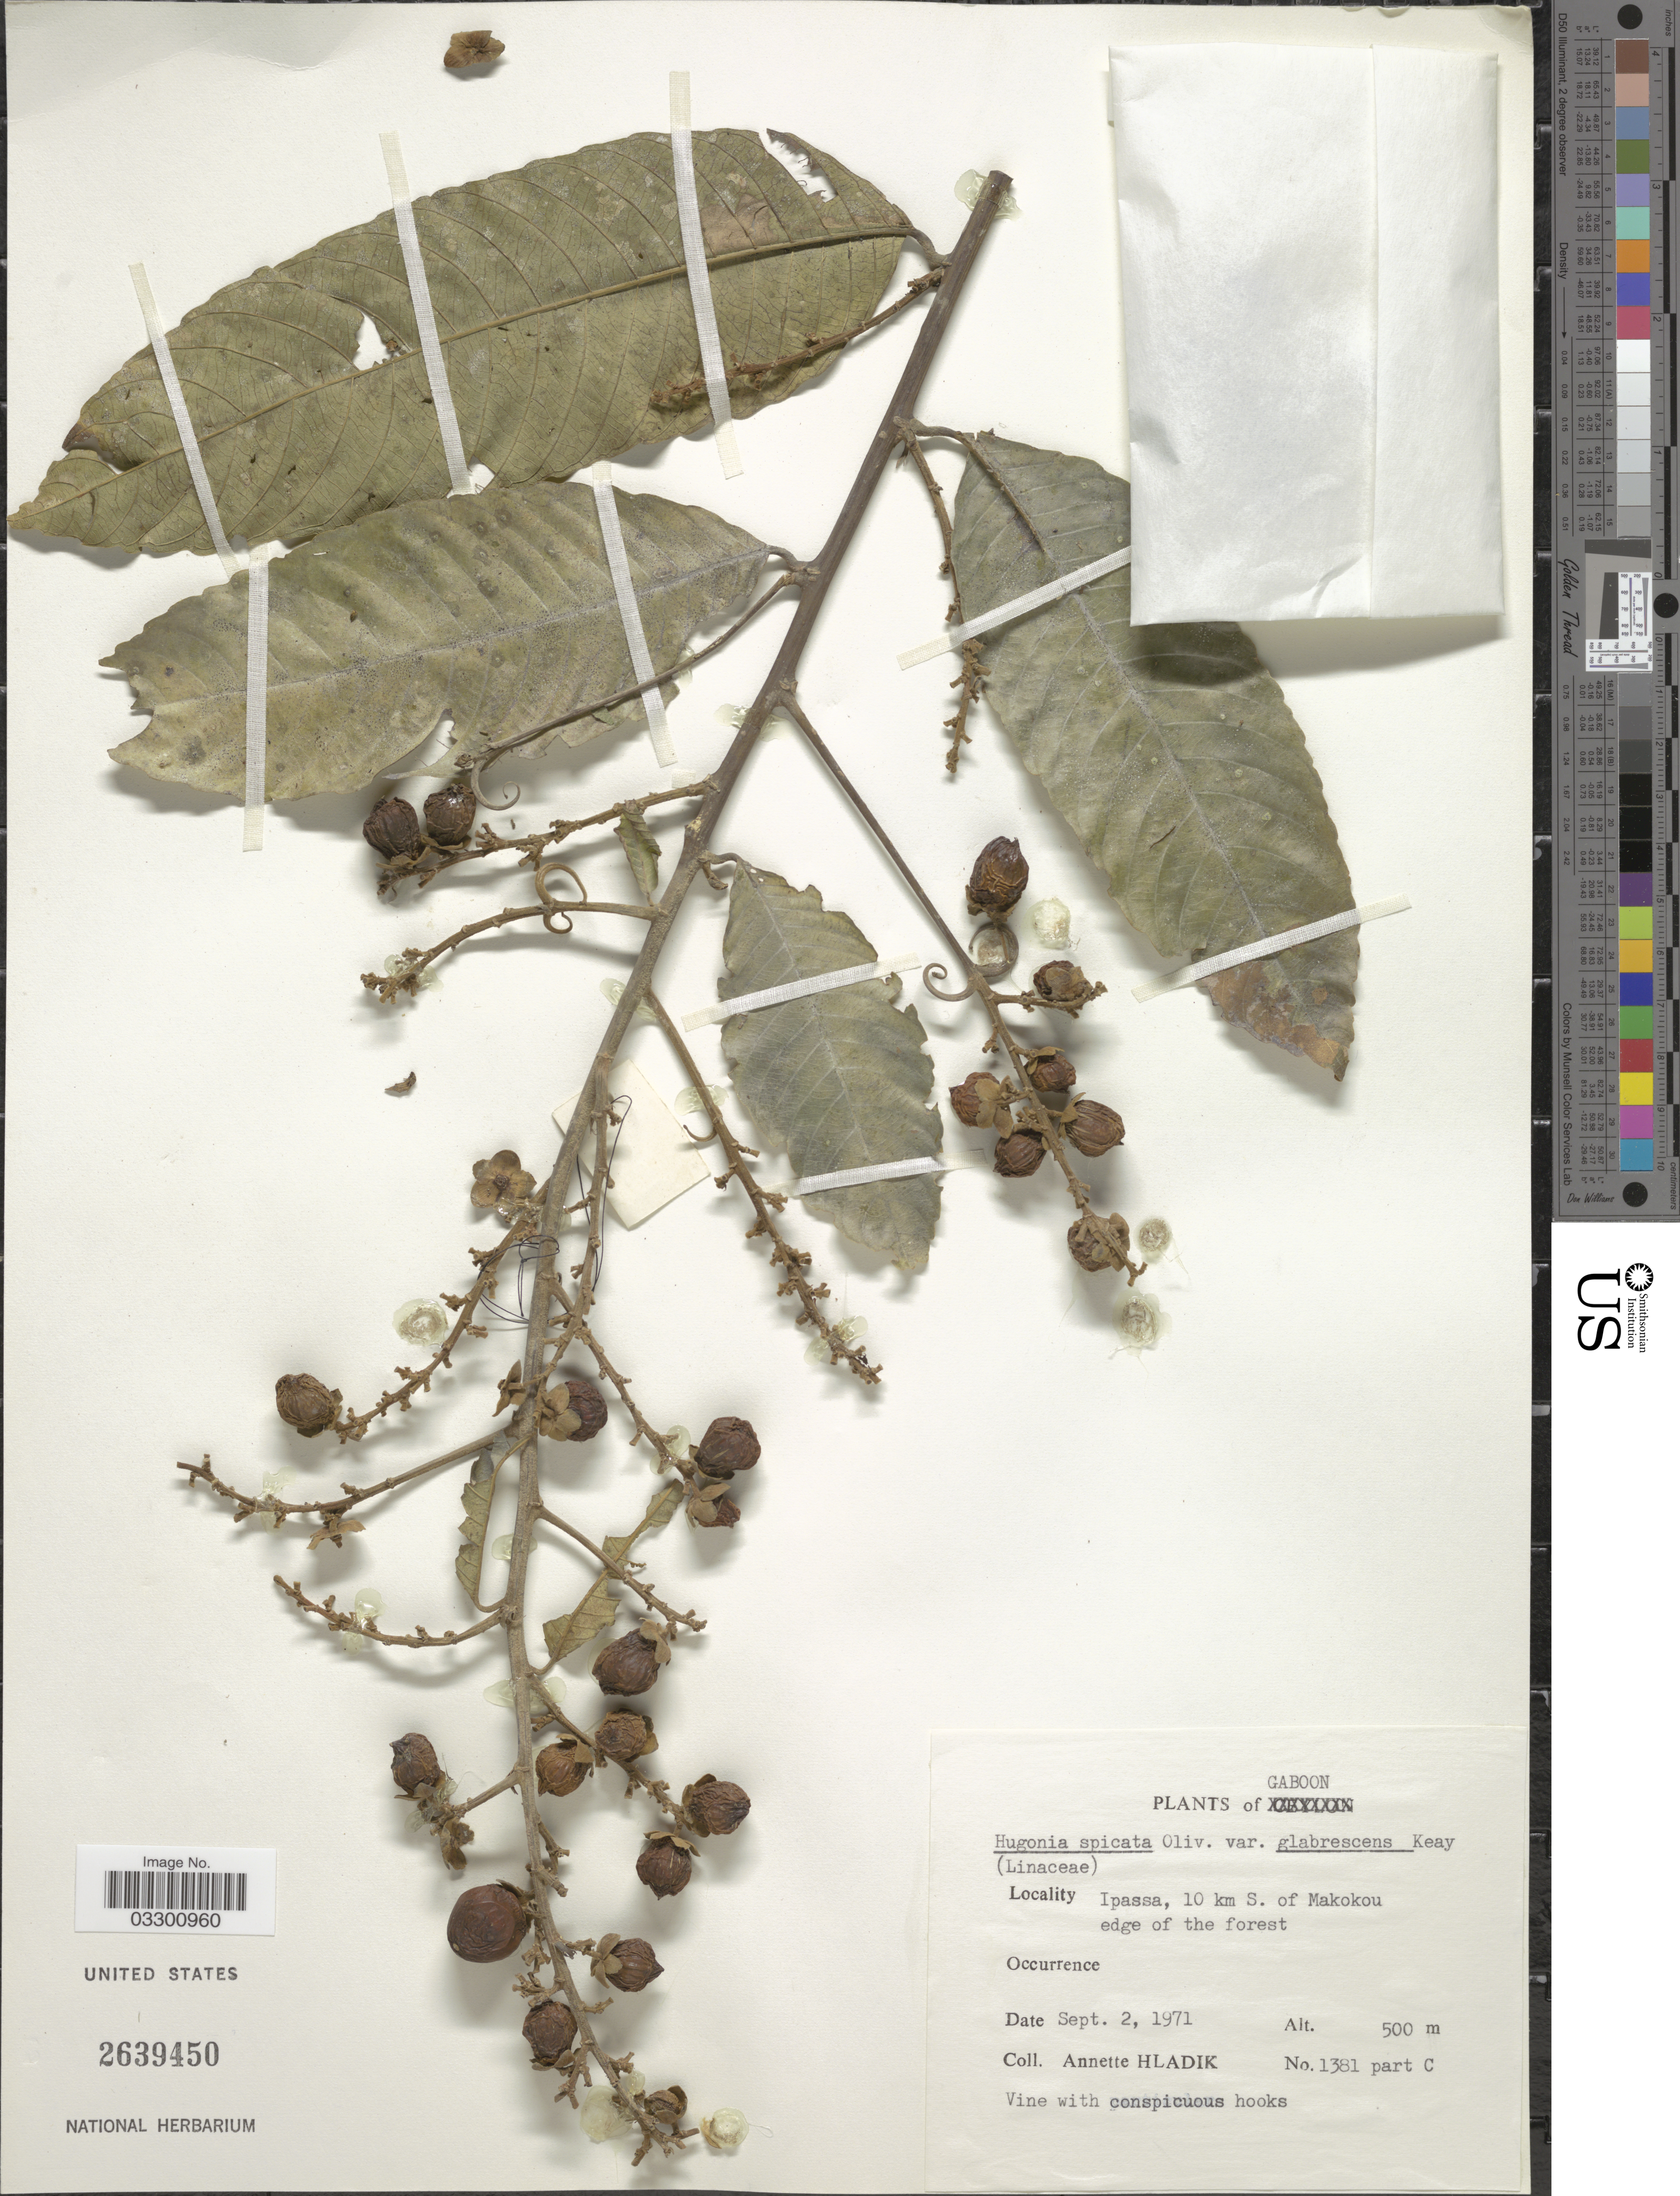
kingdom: Plantae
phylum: Tracheophyta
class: Magnoliopsida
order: Malpighiales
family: Linaceae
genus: Hugonia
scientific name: Hugonia spicata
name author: Oliv.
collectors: A. Hladik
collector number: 1381 part C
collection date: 1971-09-02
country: Gabon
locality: Gaboon. Ipassa, 10 km S. of Makokou edge of forest.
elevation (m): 500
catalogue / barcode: US 2639450